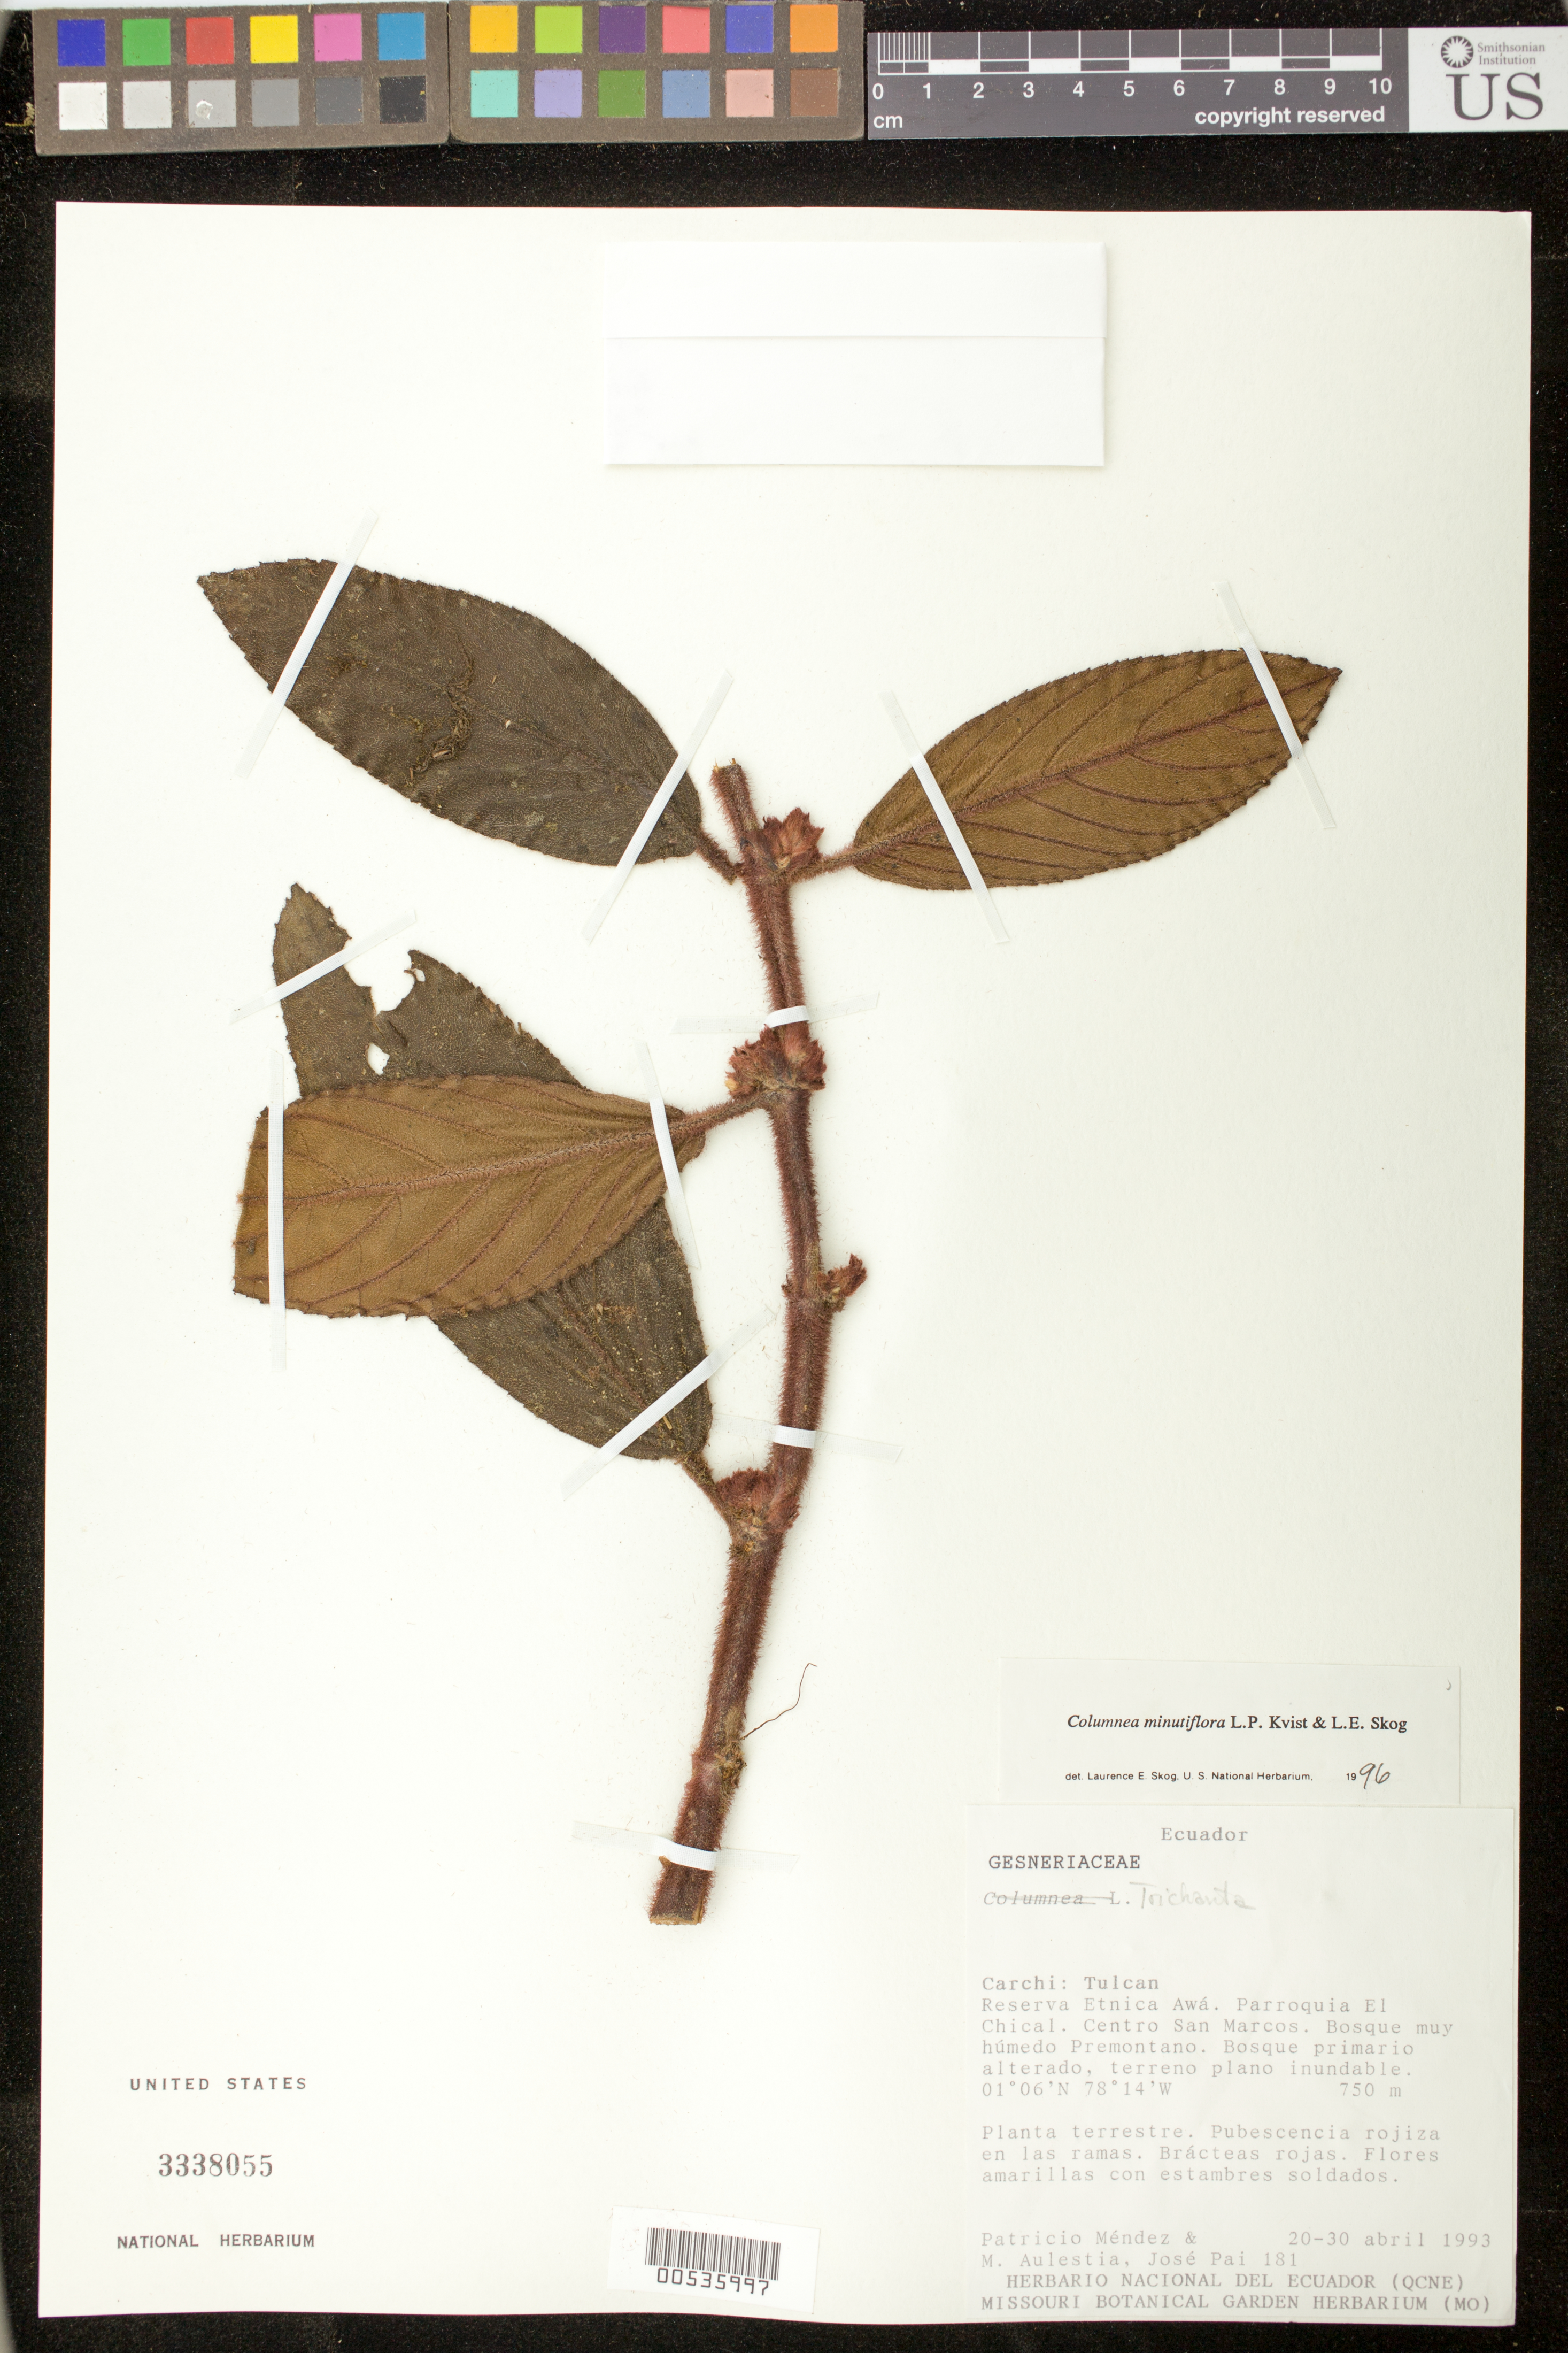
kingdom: Plantae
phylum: Tracheophyta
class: Magnoliopsida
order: Lamiales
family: Gesneriaceae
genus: Columnea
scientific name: Columnea flavohirsuta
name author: J.L. Clark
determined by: Clark, J. L.; Skog, Laurence E.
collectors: P. Méndez, M. Aulestia & J. Pai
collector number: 181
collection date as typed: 20-30 Apr 1993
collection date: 1993-04-20/1993-04-30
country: Ecuador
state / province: Carchi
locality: Tulcan: Reserva Etnica Awá, Parroquia El Chical, Centro San Marcos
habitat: Bosque muy húmedo premontano, bosque primario alterado, terreno plano inundable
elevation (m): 750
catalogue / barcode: US 3338055